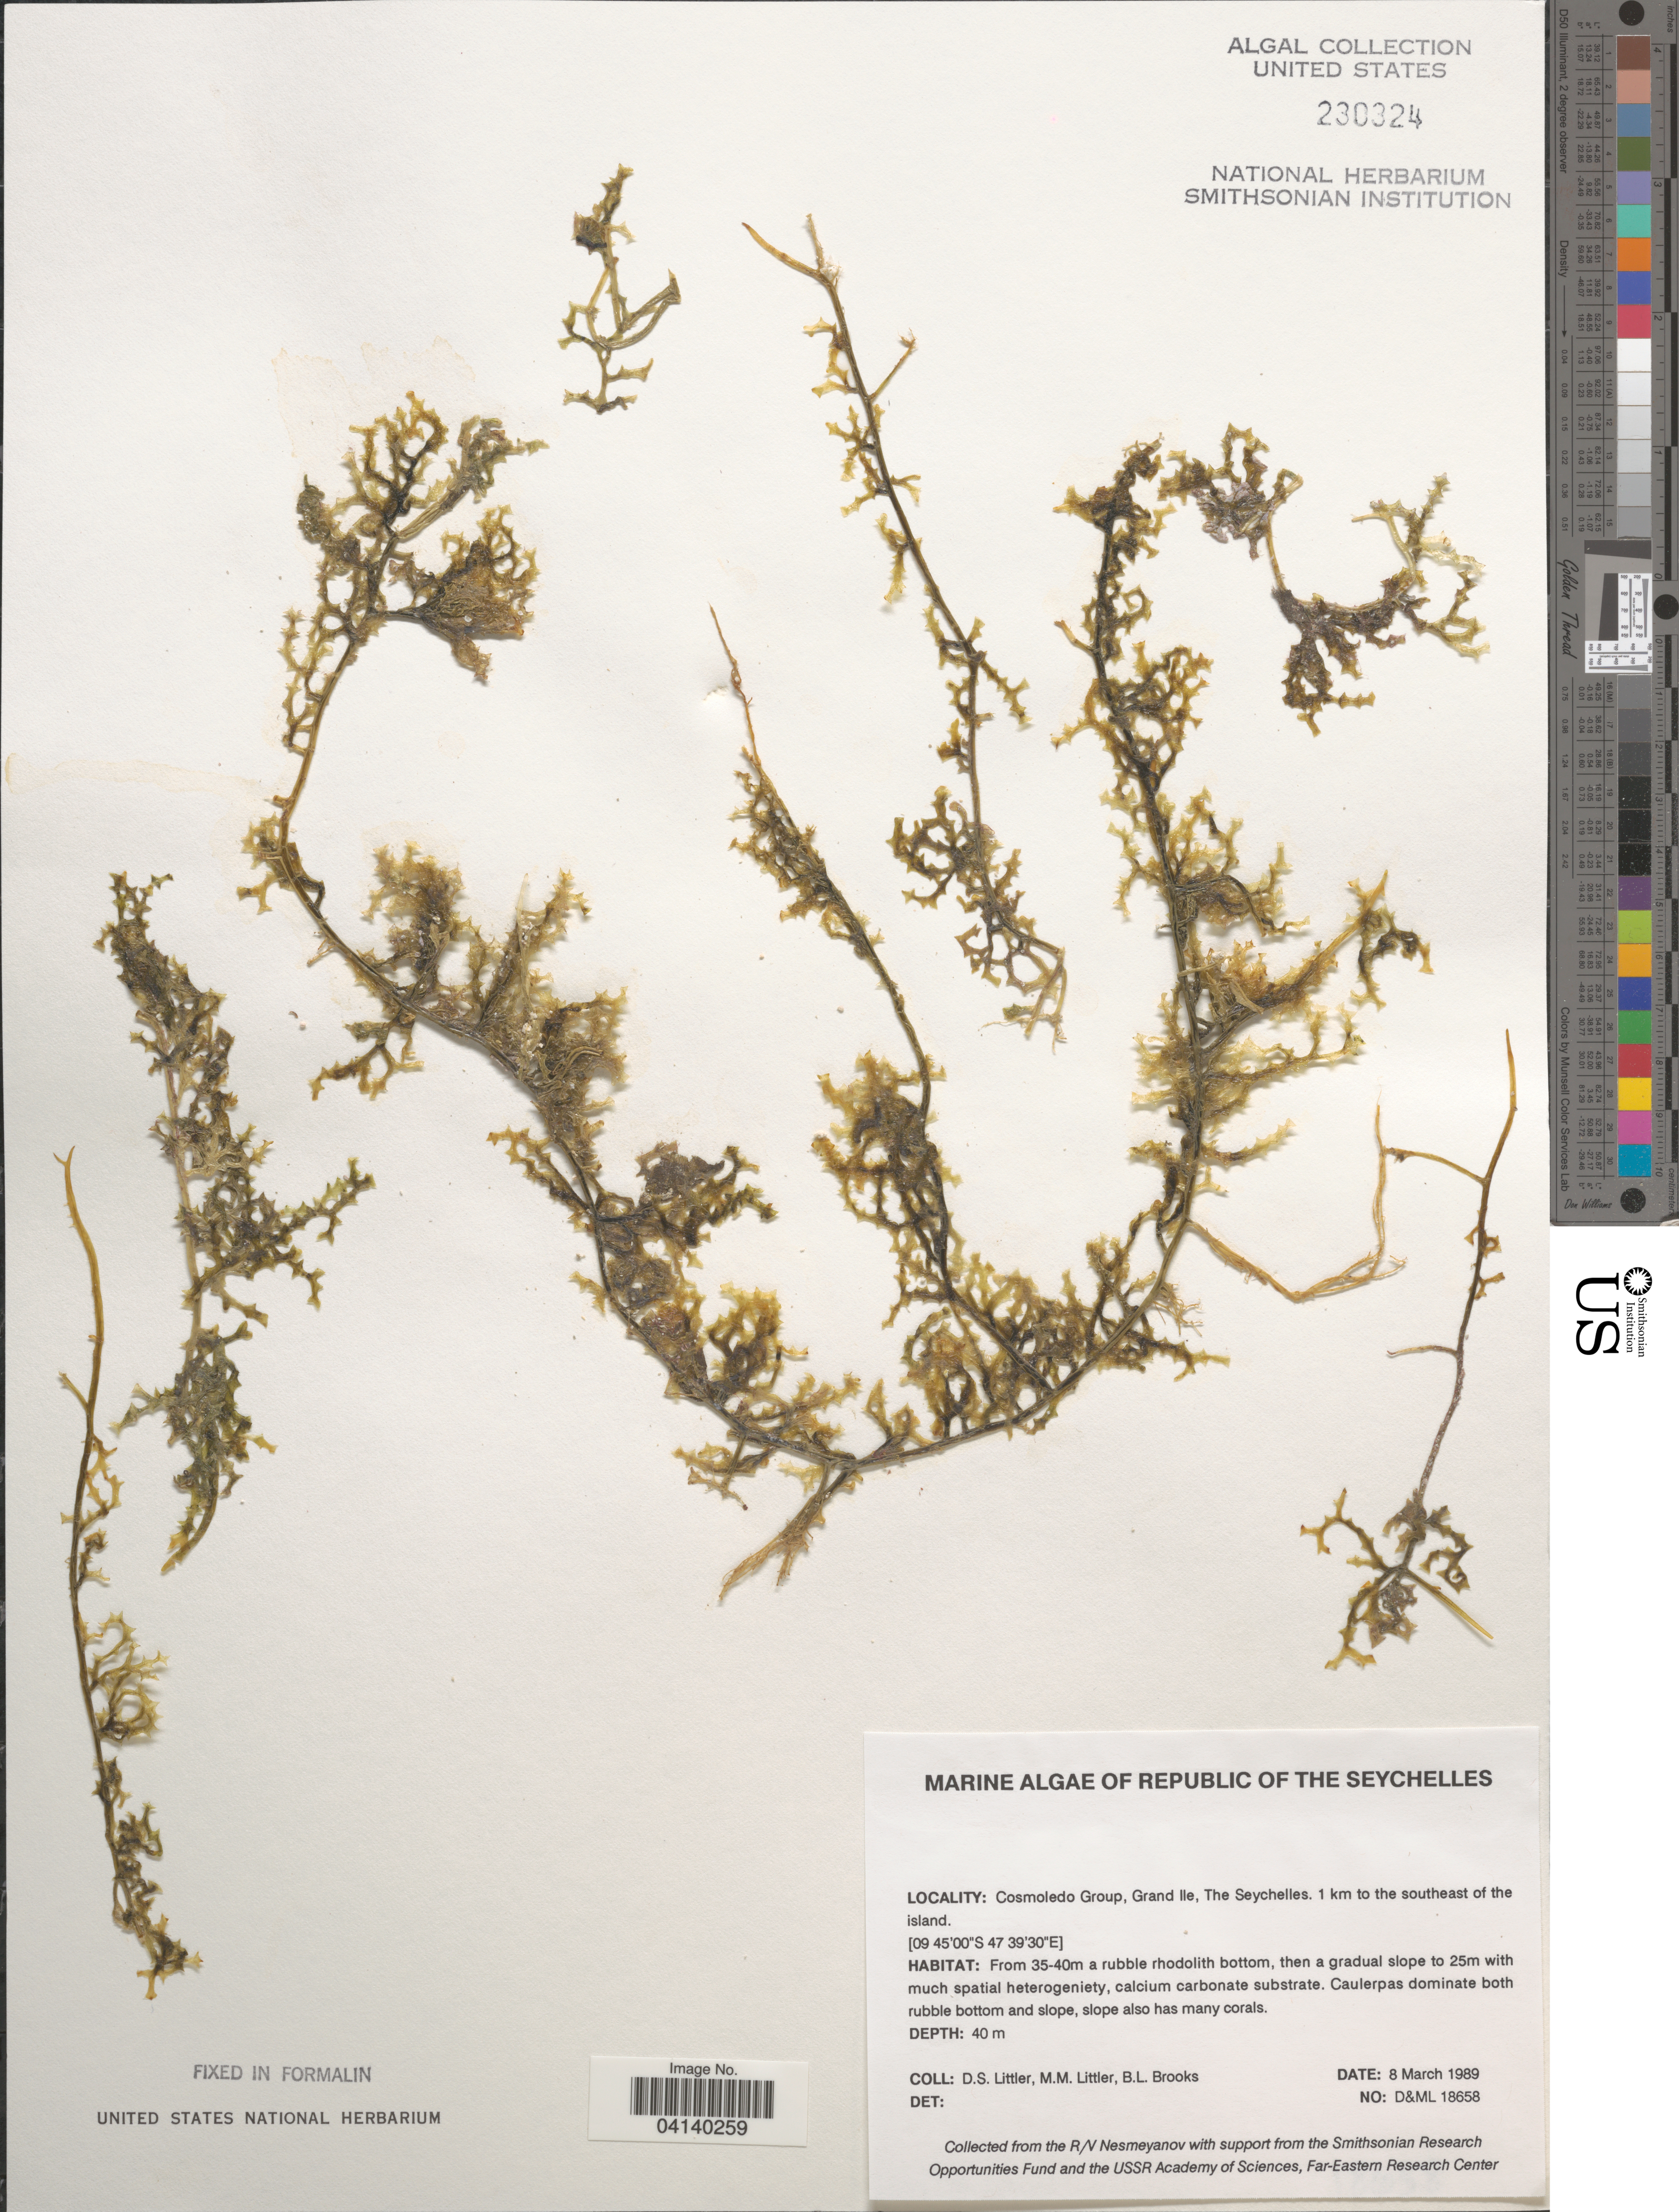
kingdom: Plantae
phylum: Chlorophyta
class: Ulvophyceae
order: Bryopsidales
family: Caulerpaceae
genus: Caulerpa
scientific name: Caulerpa sp.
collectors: D. S. Littler & B. Brooks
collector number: D&ML18658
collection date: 1989-03-08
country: Seychelles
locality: Republic of the Seychelles. Cosmoledo Group, Grand Ile. 1 km to the southeast of the island.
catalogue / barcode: US 230324